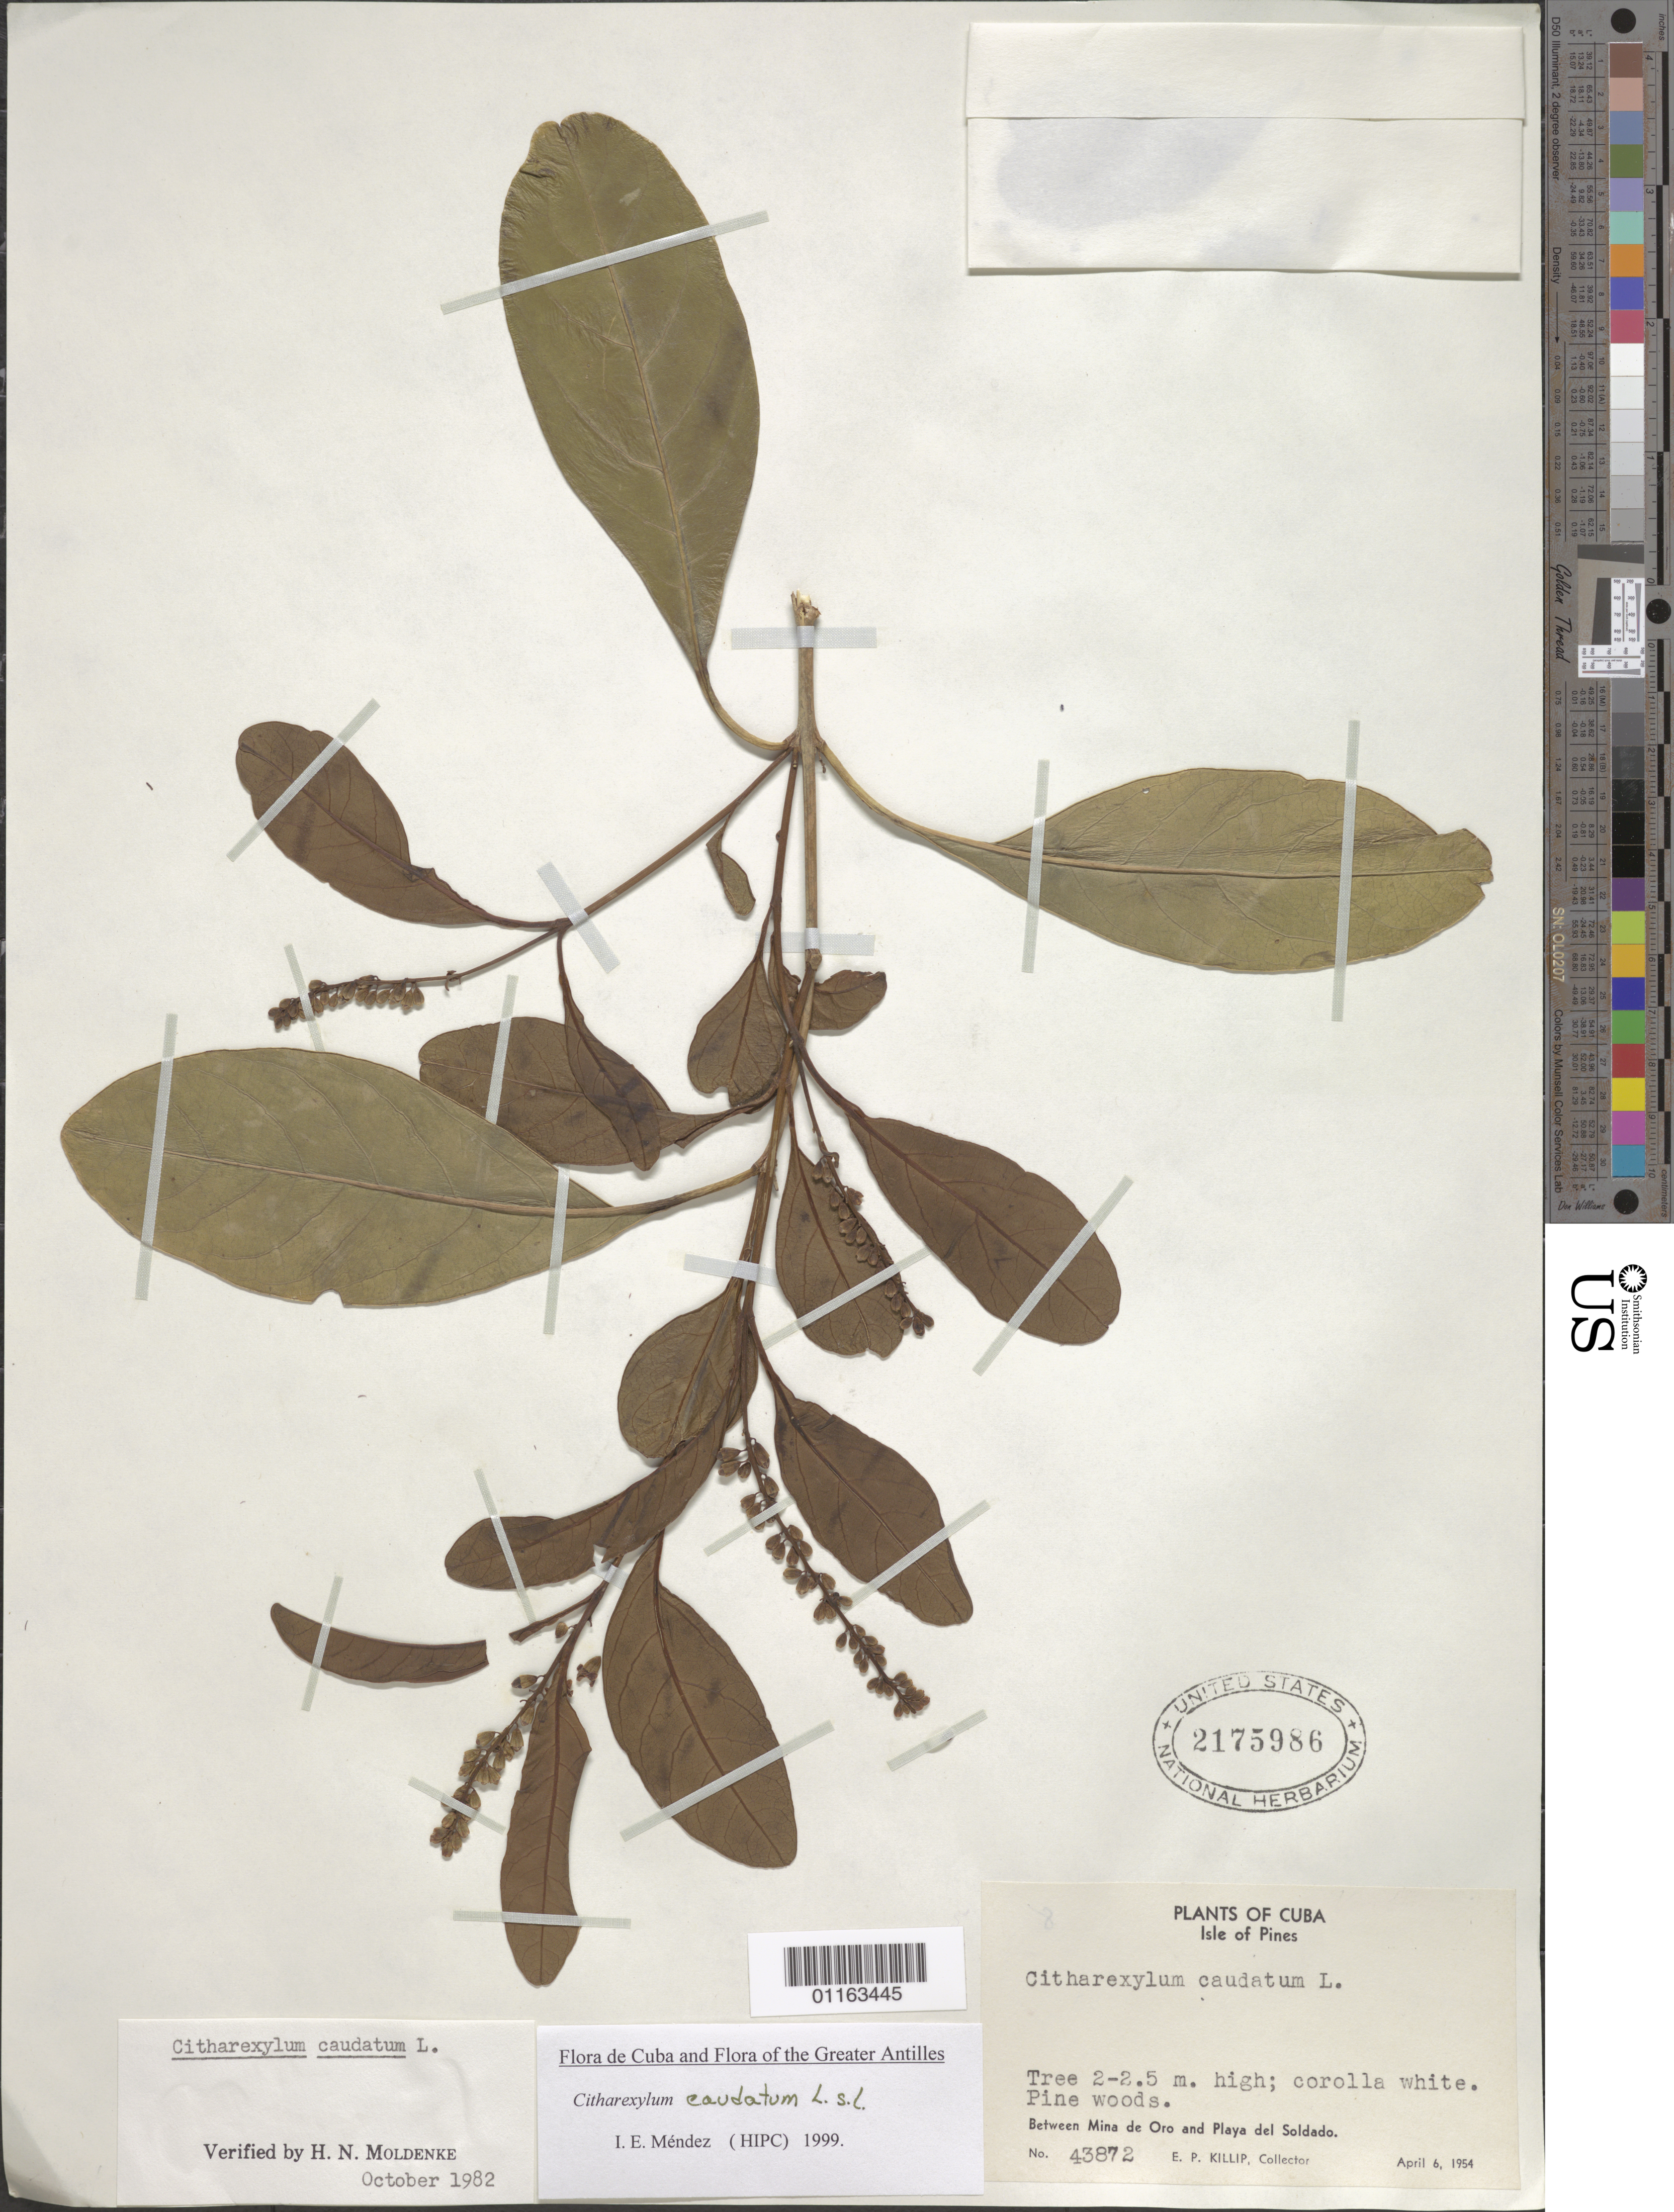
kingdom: Plantae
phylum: Tracheophyta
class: Magnoliopsida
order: Lamiales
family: Verbenaceae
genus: Citharexylum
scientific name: Citharexylum caudatum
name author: L.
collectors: E. P. Killip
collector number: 43872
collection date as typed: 06 Apr 1954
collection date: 1954-04-06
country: Cuba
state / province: Isla de la Juventud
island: Isla de la Juventud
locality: Between Mina de oro and Playa del Soldado. Pine woods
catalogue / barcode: US 2175986